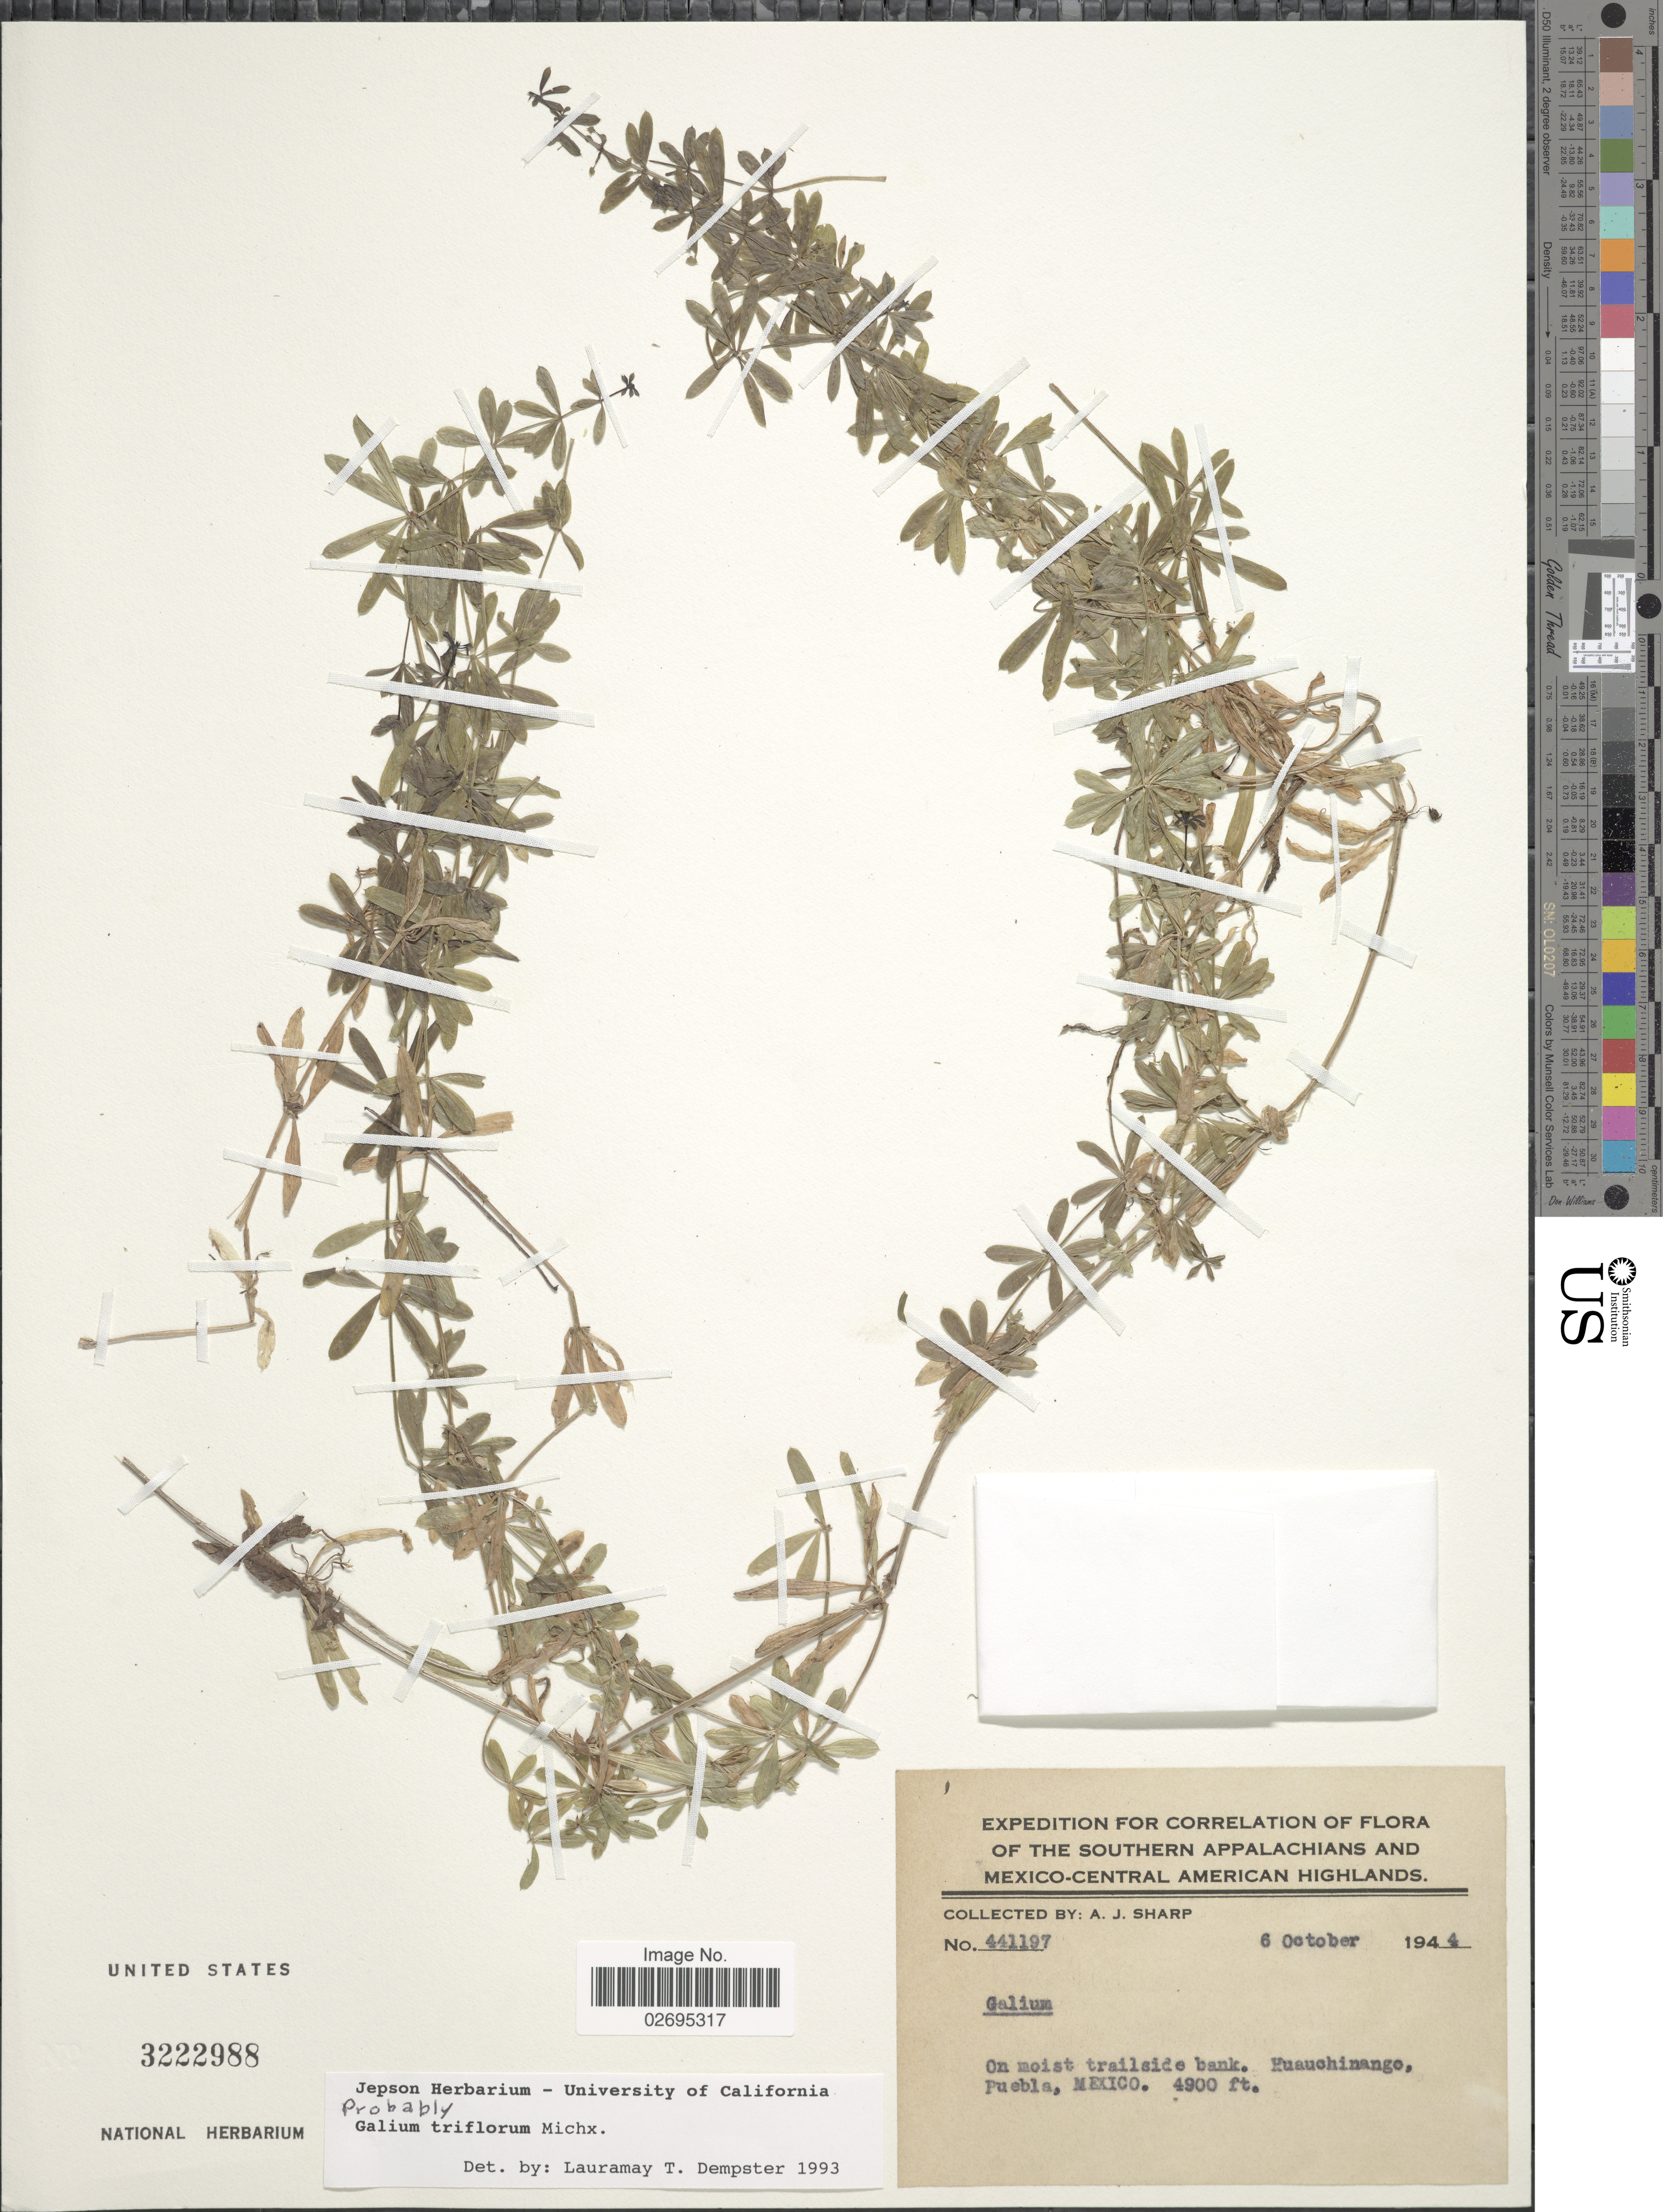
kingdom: Plantae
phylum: Tracheophyta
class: Magnoliopsida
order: Gentianales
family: Rubiaceae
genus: Galium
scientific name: Galium triflorum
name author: Michx.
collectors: A. J. Sharp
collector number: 441197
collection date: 1944-10-06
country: Mexico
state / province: Puebla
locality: The Southern Appalachians and Mexico Central American Highlands, Huachinango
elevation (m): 1494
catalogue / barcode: US 3222988